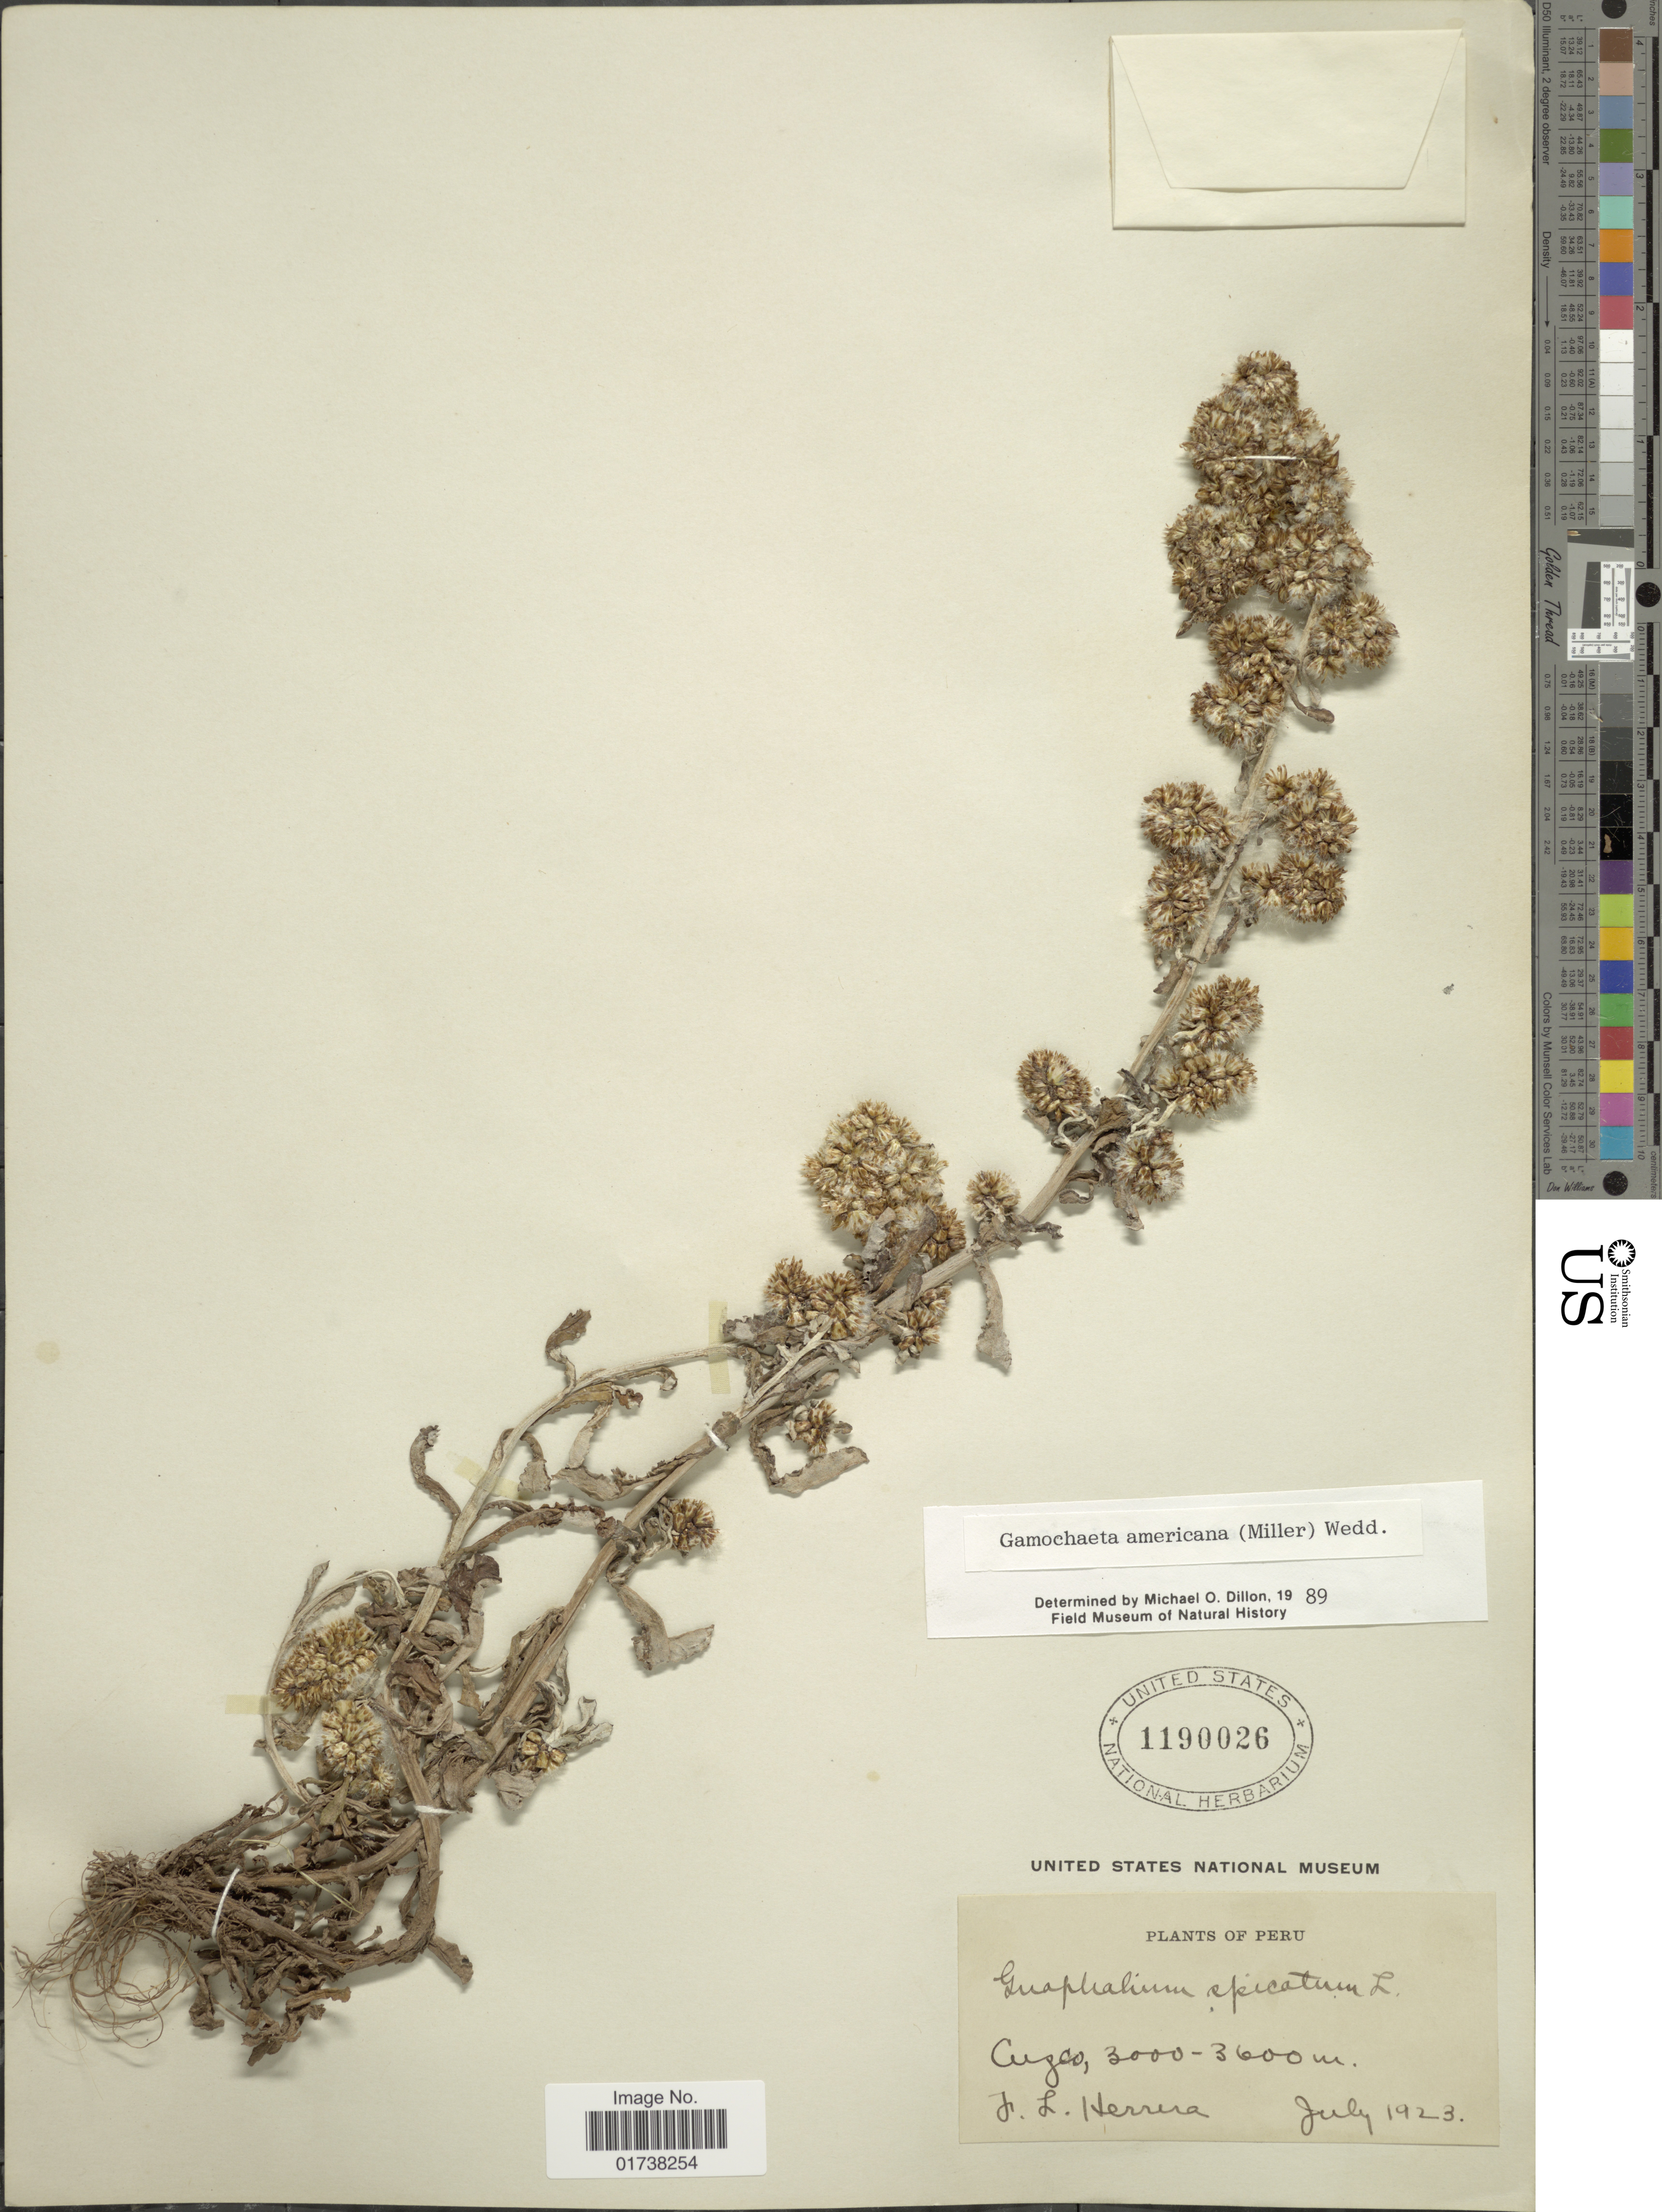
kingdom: Plantae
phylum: Tracheophyta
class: Magnoliopsida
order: Asterales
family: Asteraceae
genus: Gamochaeta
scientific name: Gamochaeta americana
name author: (Mill.) Wedd.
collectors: J. L. Herrera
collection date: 1923-07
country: Peru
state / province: Cusco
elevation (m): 3000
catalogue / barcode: US 1190026